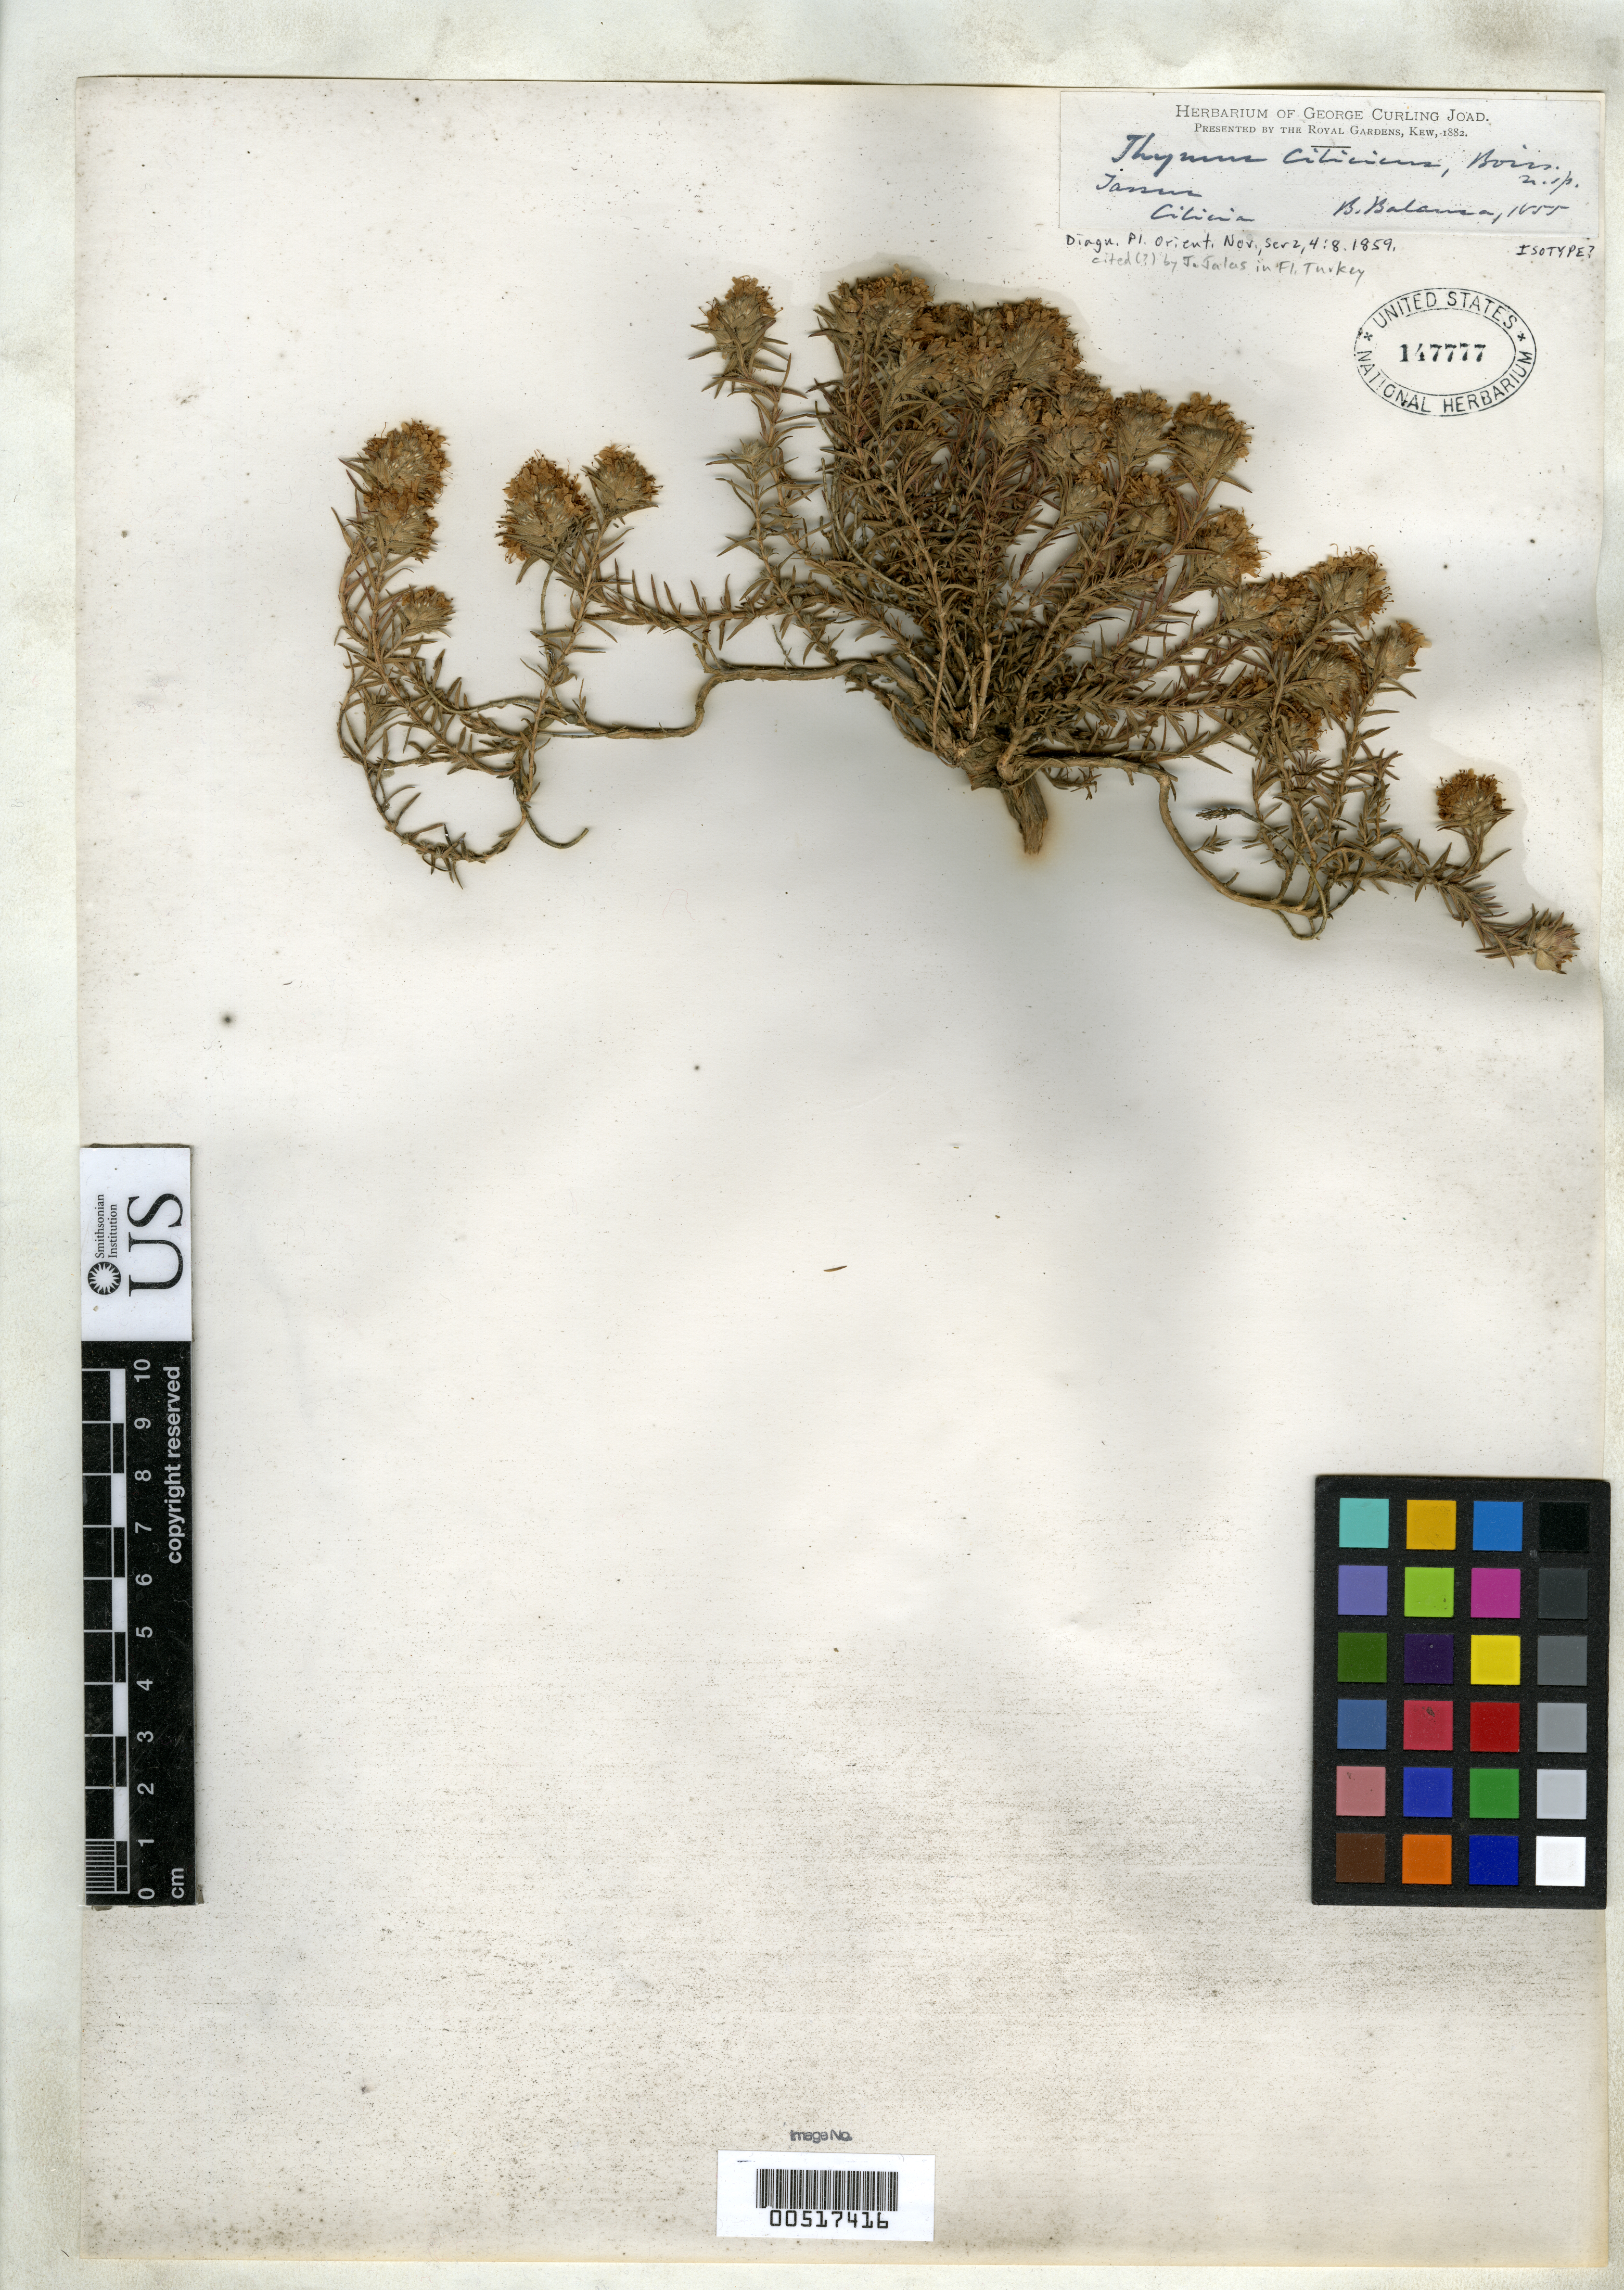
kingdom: Plantae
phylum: Tracheophyta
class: Magnoliopsida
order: Lamiales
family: Lamiaceae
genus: Thymus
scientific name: Thymus cilicicus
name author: Boiss. & Balansa in Boiss.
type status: Possible Isotype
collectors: B. Balansa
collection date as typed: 1855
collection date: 1855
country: Turkey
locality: Cilicia.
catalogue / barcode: US 147777